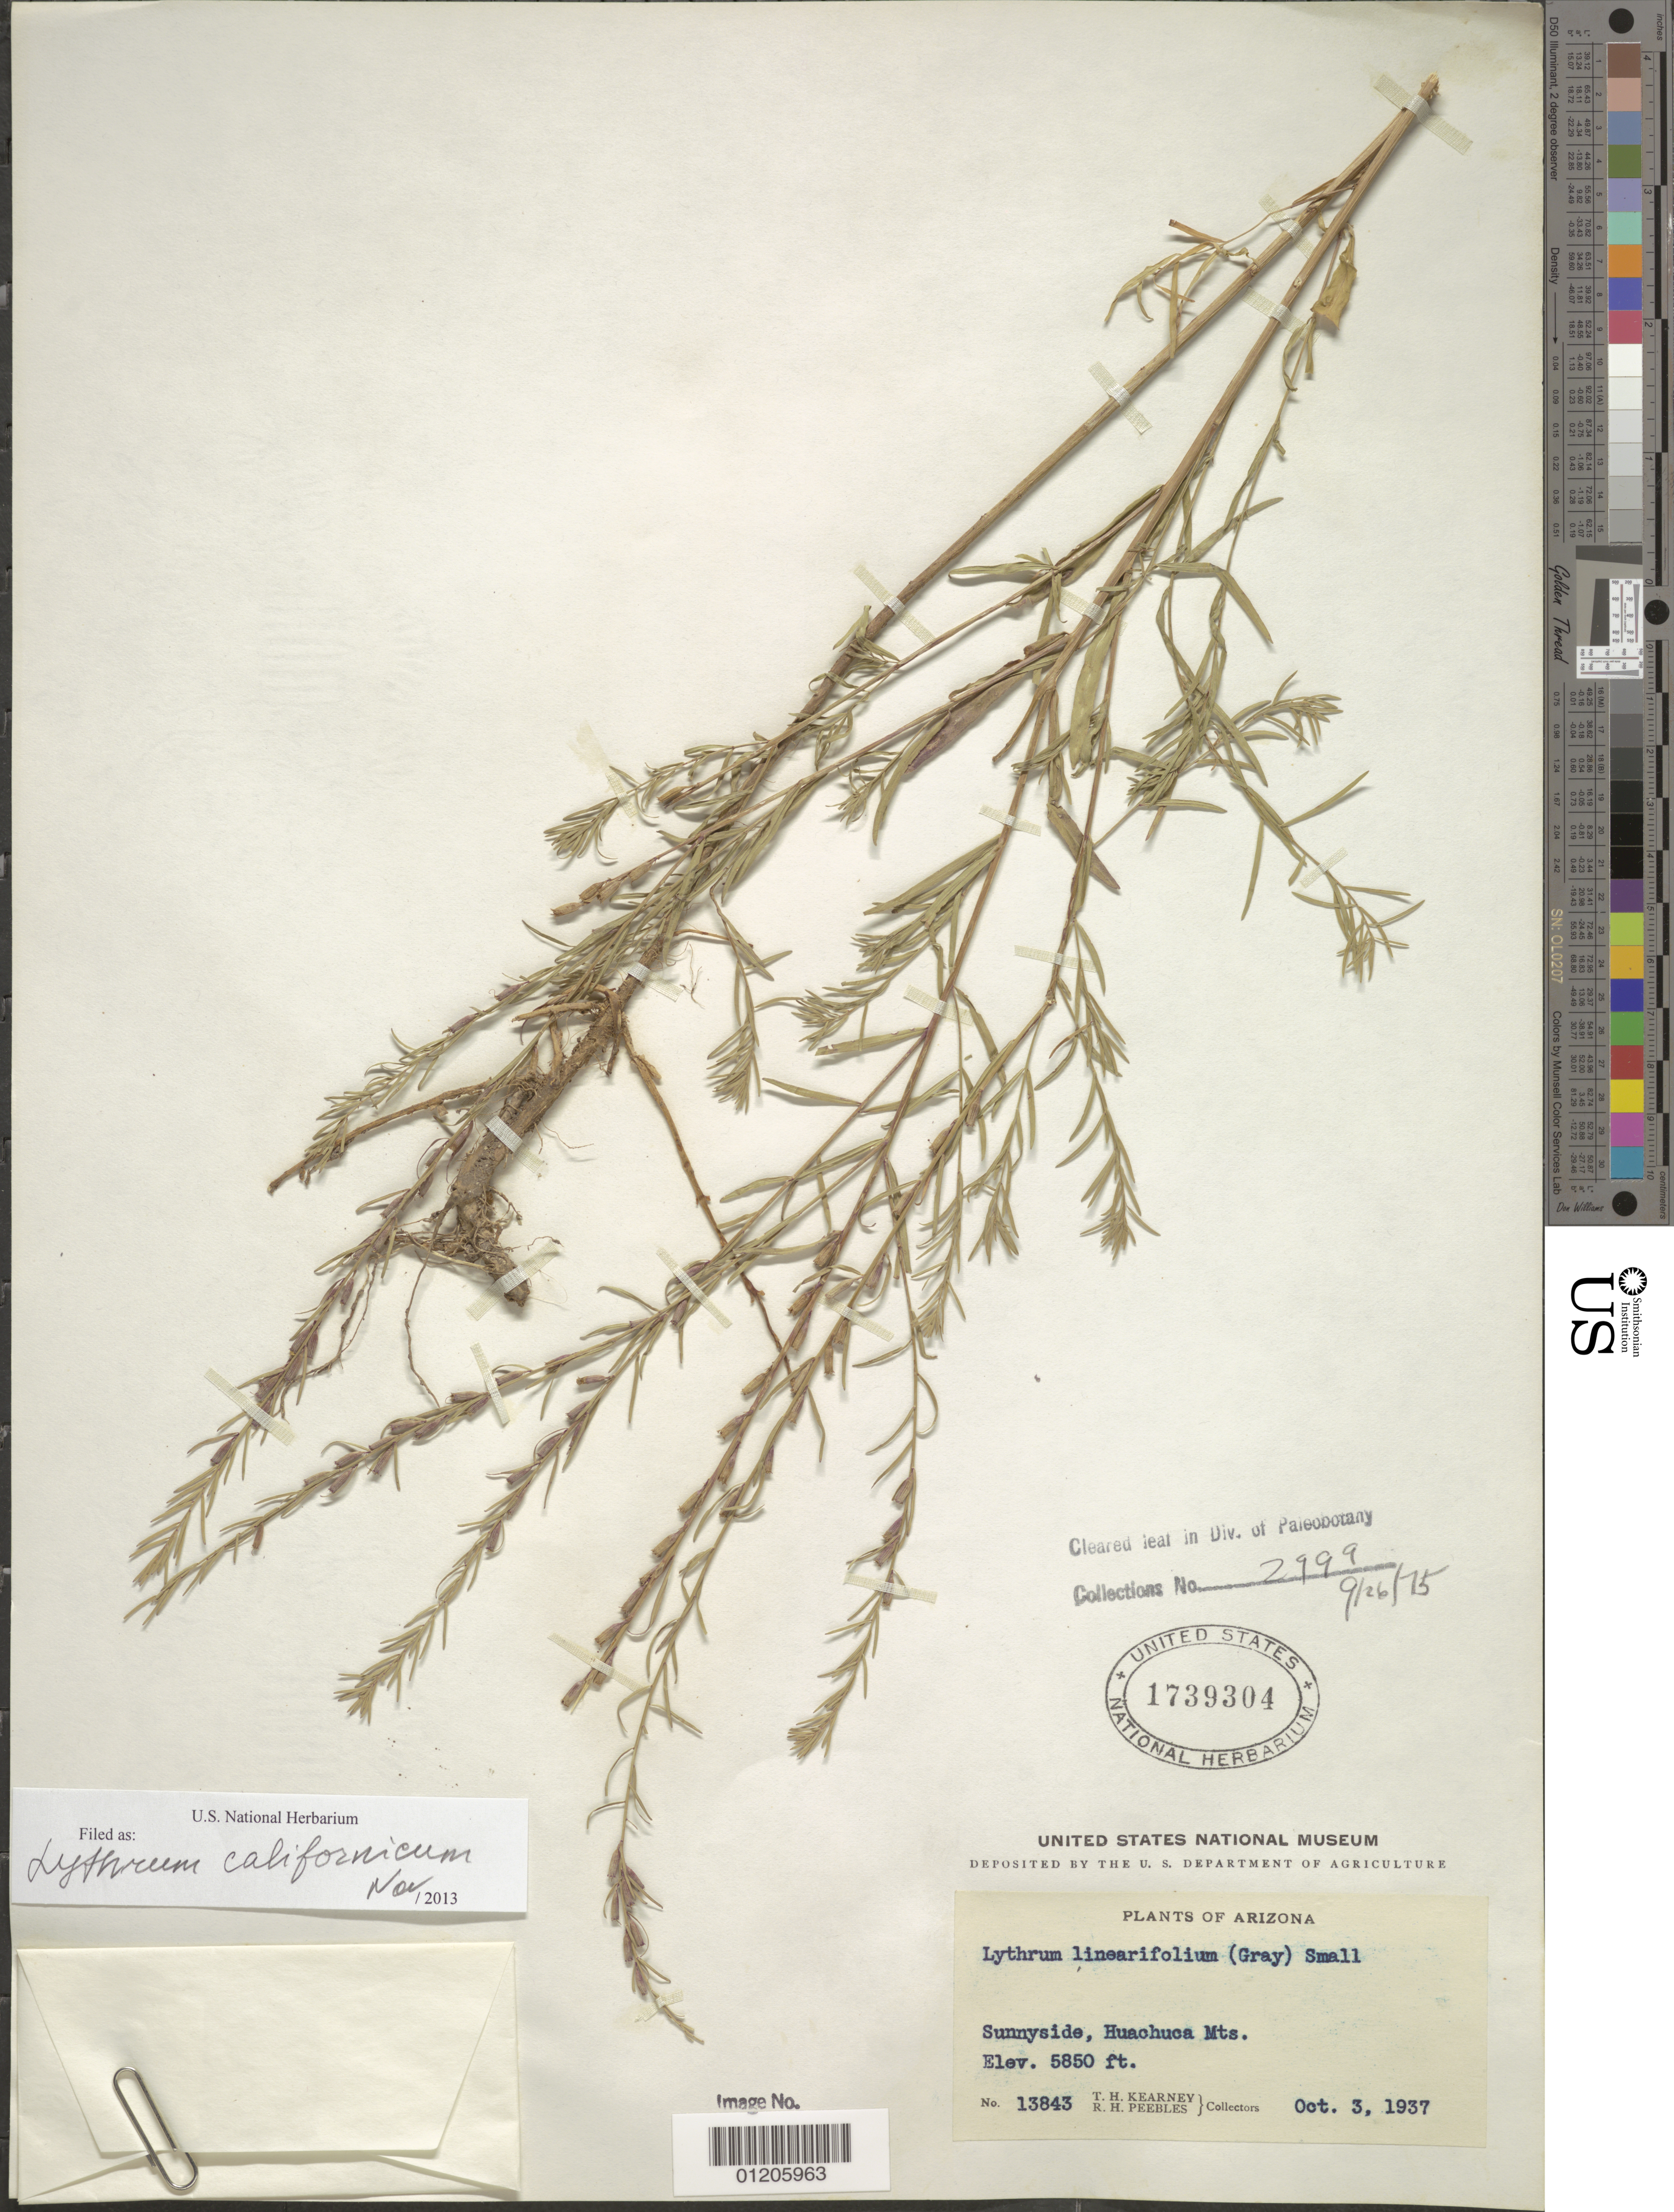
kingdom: Plantae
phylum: Tracheophyta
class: Magnoliopsida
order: Myrtales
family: Lythraceae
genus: Lythrum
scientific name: Lythrum californicum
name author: Torr. & A. Gray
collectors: T. H. Kearney & R. H. Peebles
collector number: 13843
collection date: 1937-10-03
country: United States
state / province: Arizona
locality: Sunnyside, Huachuca Mts.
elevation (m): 1783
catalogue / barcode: US 1739304